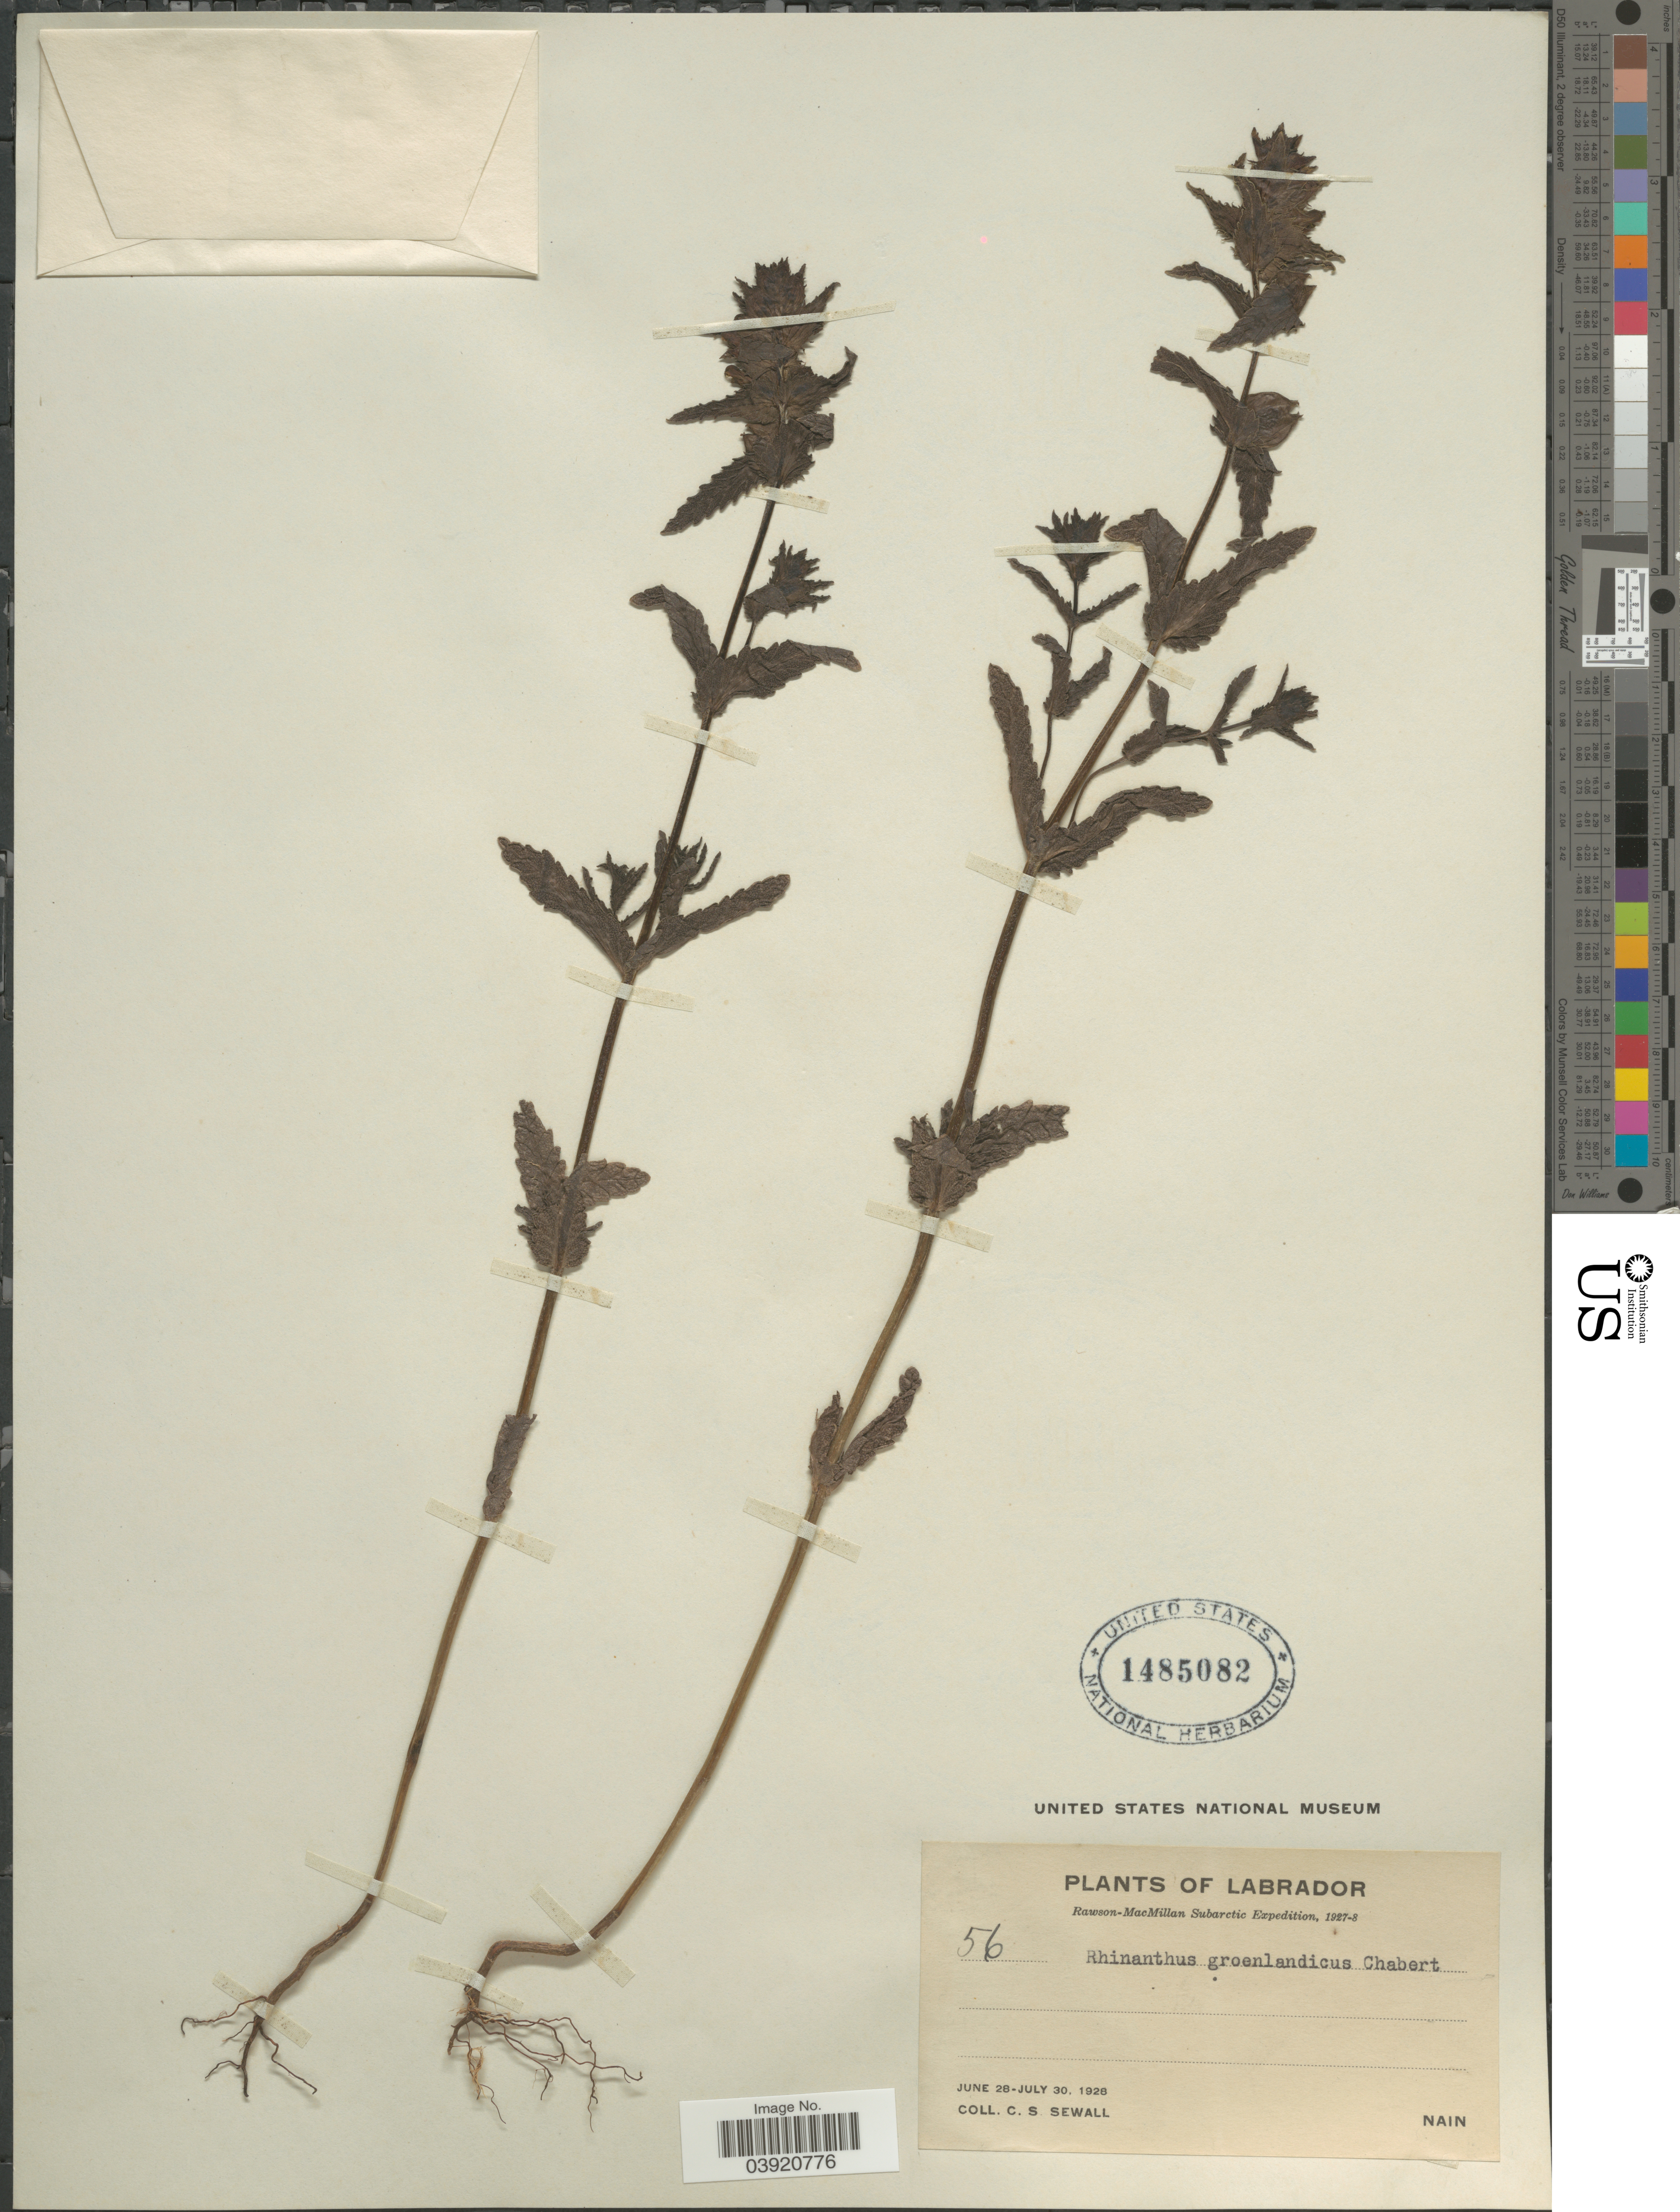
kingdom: Plantae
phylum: Tracheophyta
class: Magnoliopsida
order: Lamiales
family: Orobanchaceae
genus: Rhinanthus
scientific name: Rhinanthus groenlandicus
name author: Chabert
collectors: C. Sewall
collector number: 56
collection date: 1928-06-28/1928-07-30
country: Canada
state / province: Newfoundland and Labrador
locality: Labrador. Nain.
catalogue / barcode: US 1485082